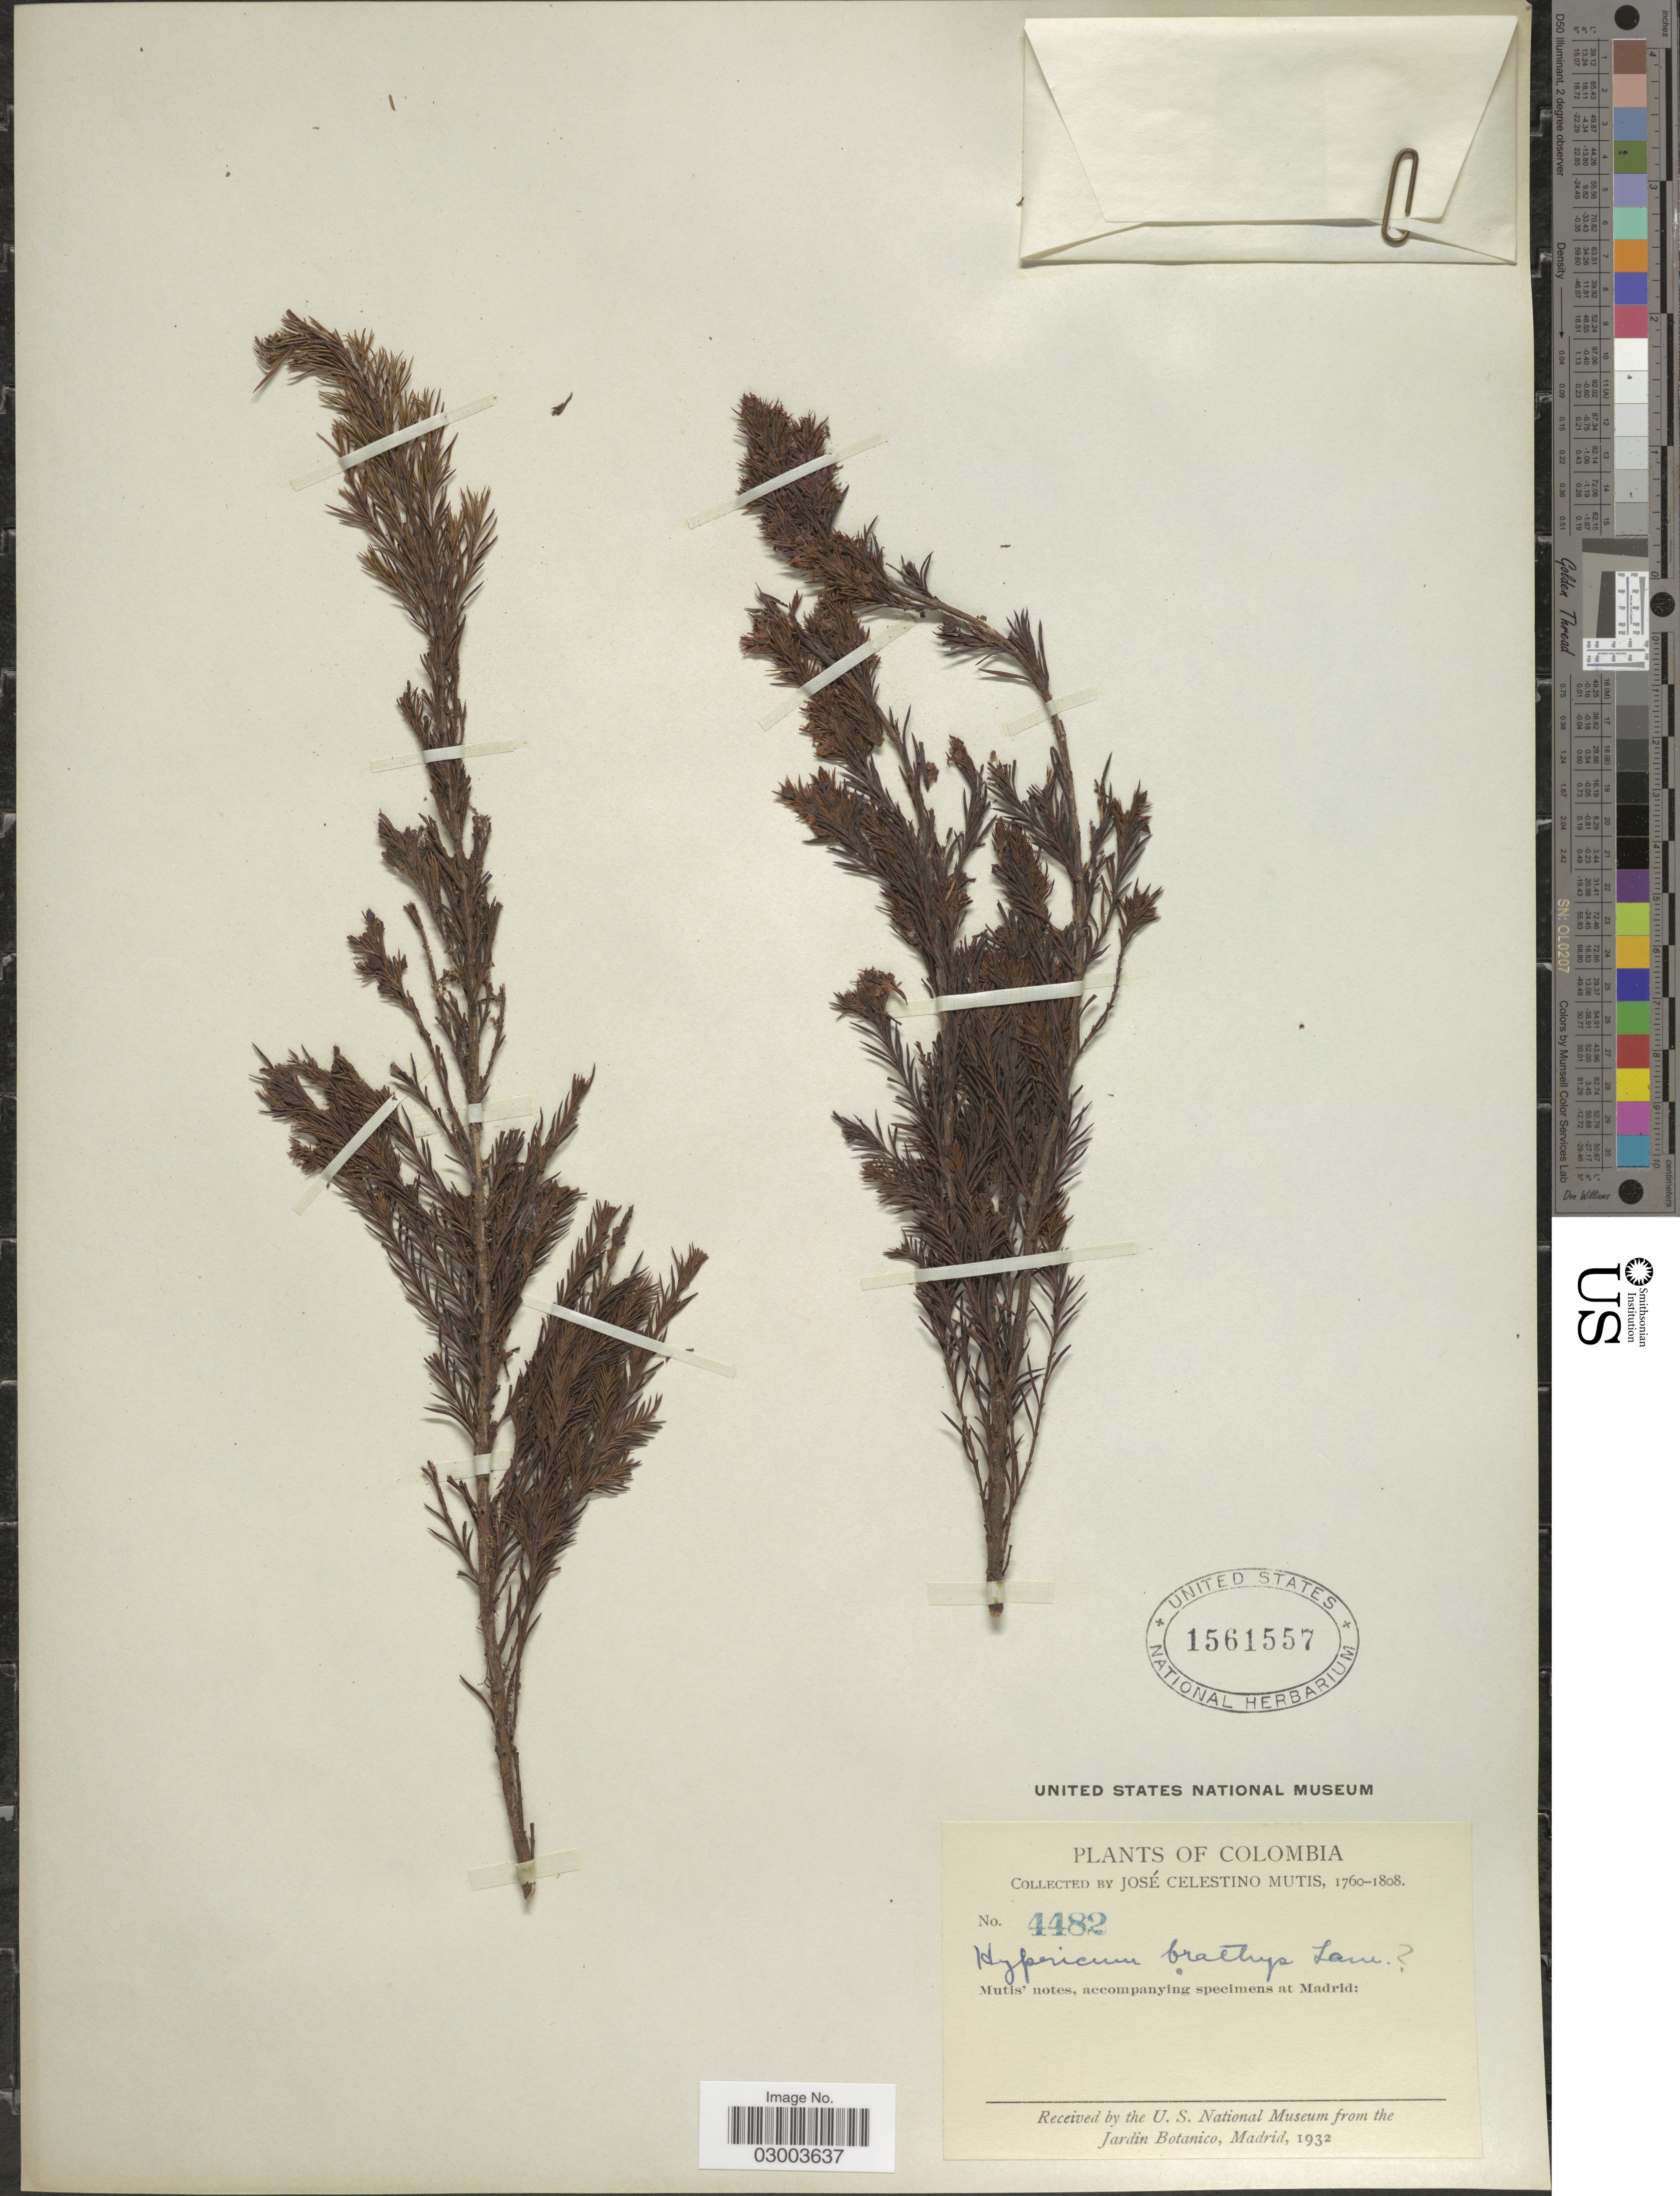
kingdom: Plantae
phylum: Tracheophyta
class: Magnoliopsida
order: Malpighiales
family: Hypericaceae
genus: Hypericum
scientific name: Hypericum juniperinum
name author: Kunth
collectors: J. C. B. Mutis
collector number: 4482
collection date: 1760/1808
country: Colombia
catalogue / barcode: US 1561557